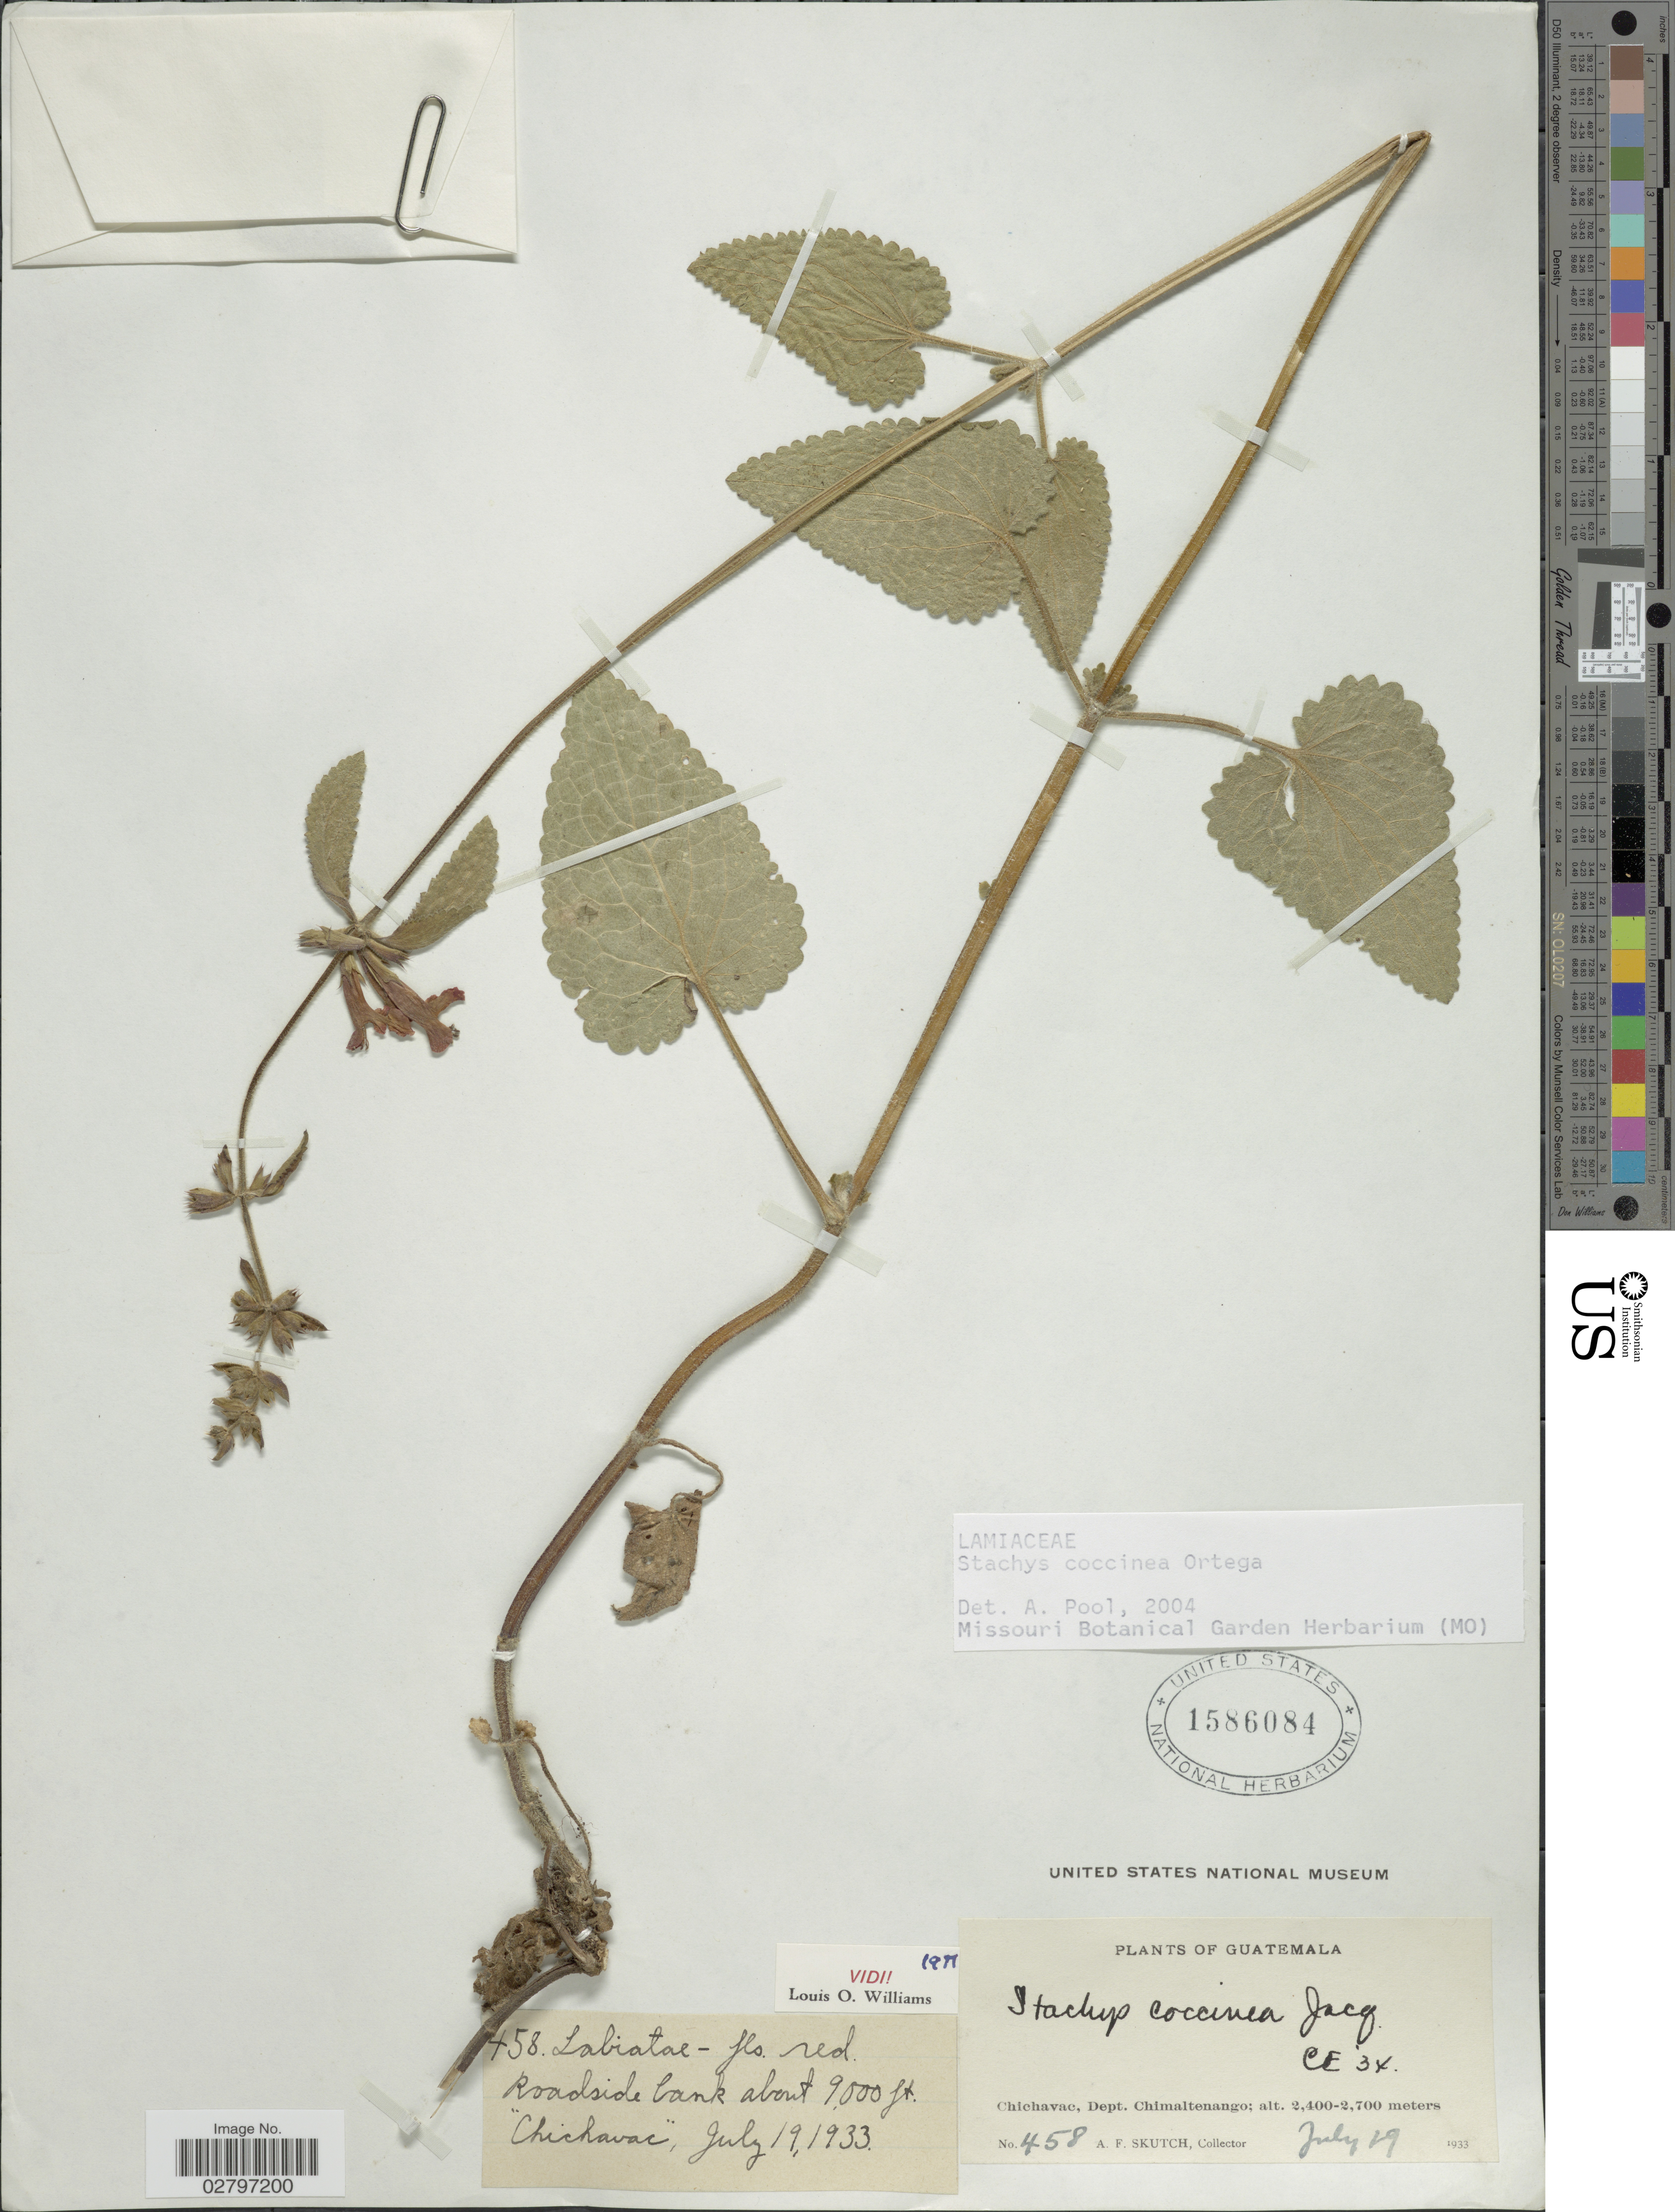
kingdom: Plantae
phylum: Tracheophyta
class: Magnoliopsida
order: Lamiales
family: Lamiaceae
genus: Stachys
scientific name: Stachys coccinea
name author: Ortega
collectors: A. F. Skutch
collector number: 458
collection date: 1933-07-19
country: Guatemala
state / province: Chimaltenango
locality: Chichavac, Dept. Chimaltenango. Roadside bank.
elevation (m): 2743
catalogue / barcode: US 1586084